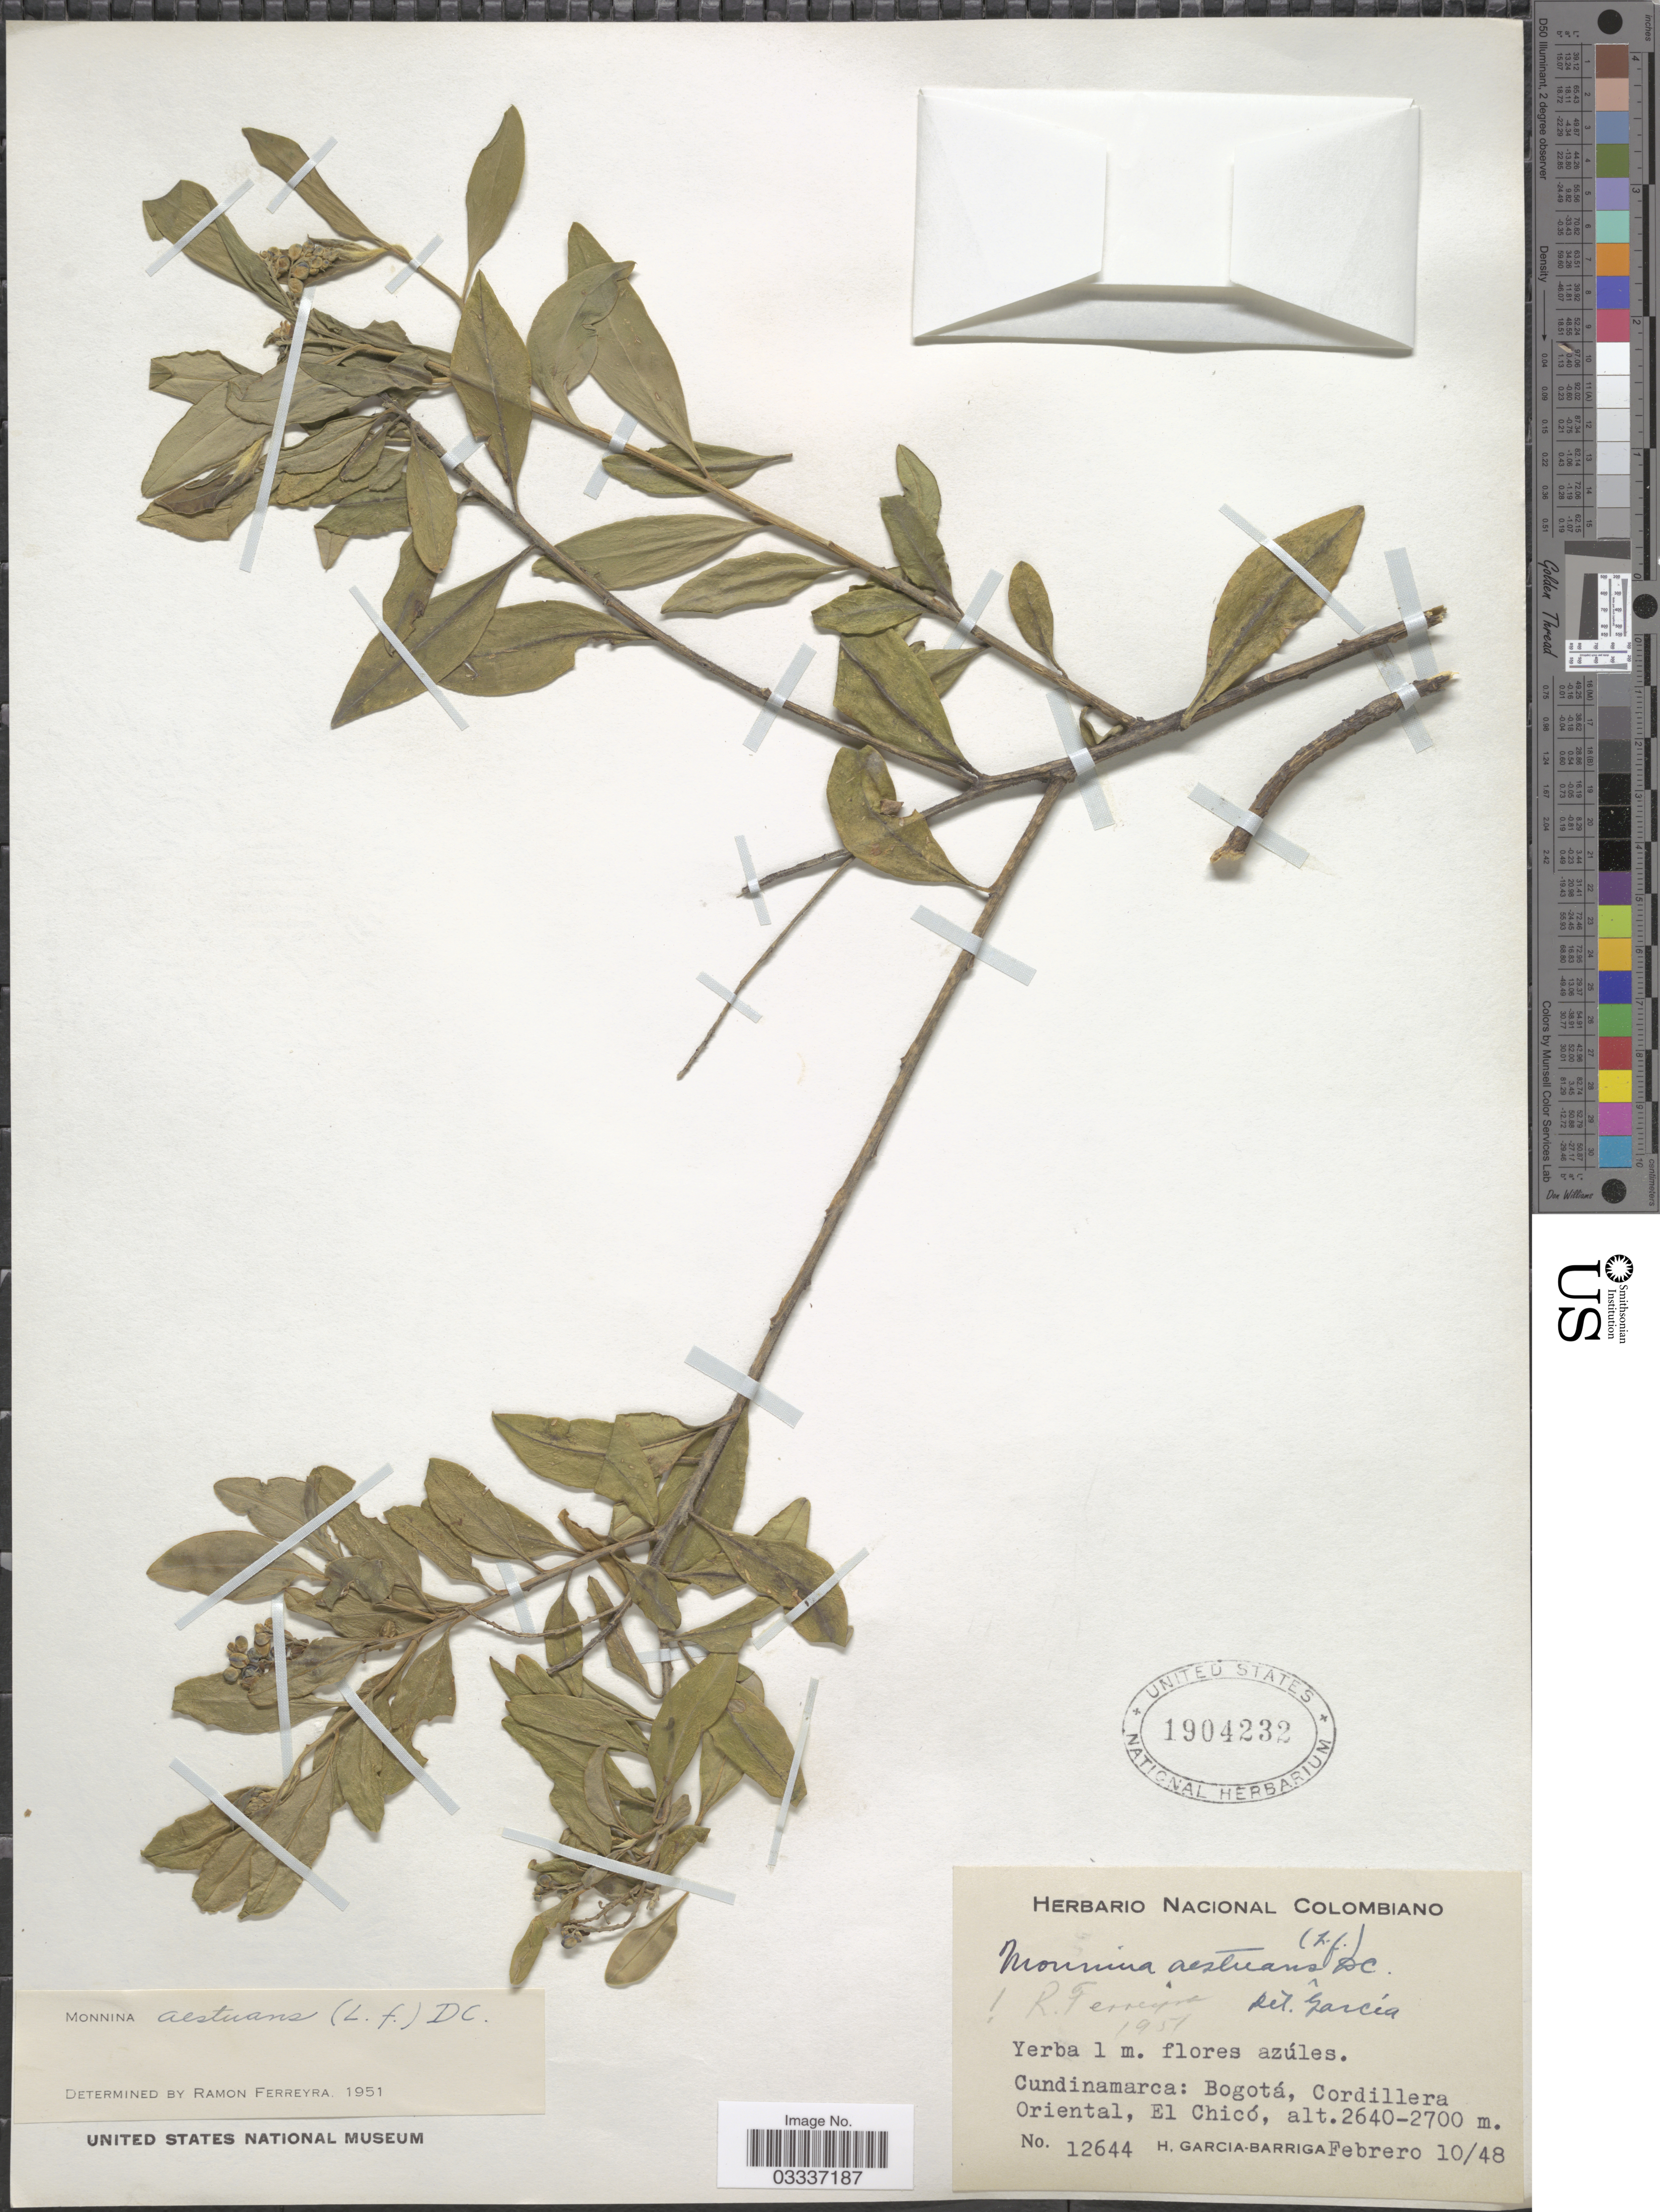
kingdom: Plantae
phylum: Tracheophyta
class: Magnoliopsida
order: Fabales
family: Polygalaceae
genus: Monnina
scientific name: Monnina aestuans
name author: (L. f.) DC.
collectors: H. García Barriga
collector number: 12644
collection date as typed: Transcribed d/m/y: 10/2/48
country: Colombia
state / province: Cundinamarca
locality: Bogotá, Cordillera Oriental, El Chicó.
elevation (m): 2640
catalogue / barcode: US 1904232